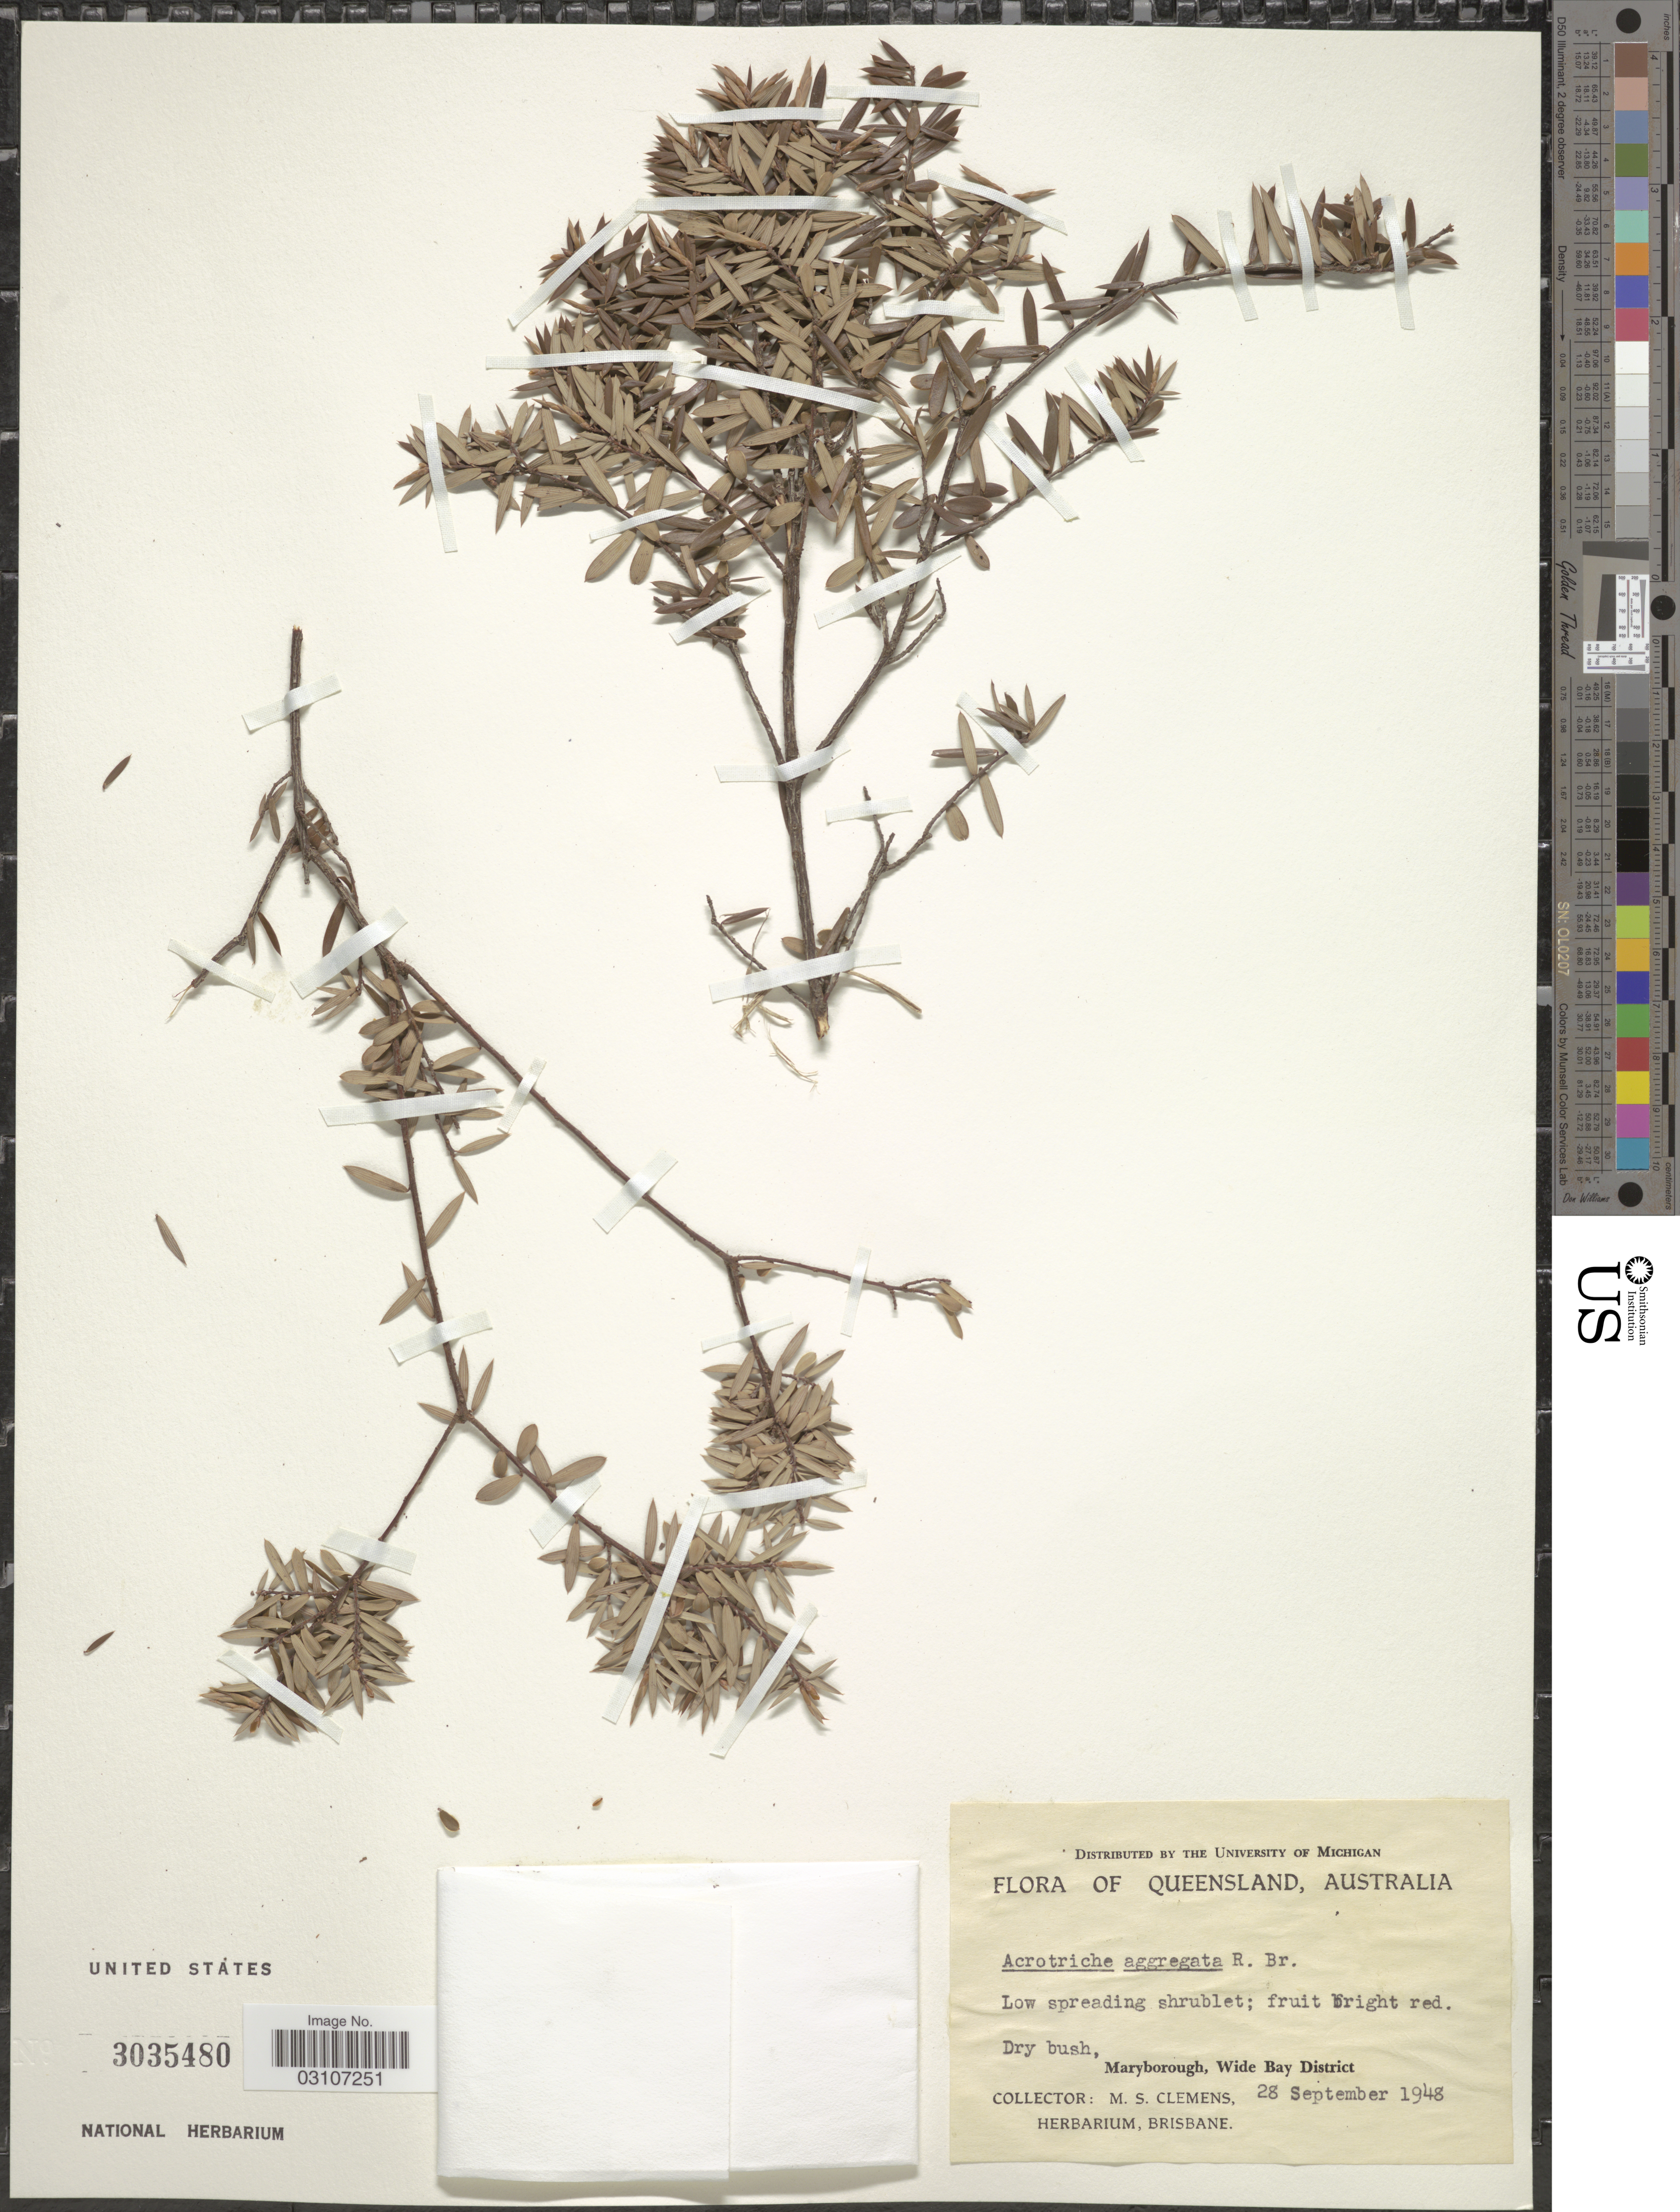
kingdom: Plantae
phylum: Tracheophyta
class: Magnoliopsida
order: Ericales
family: Ericaceae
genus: Acrotriche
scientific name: Acrotriche aggregata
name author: R. Br.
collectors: M. S. Clemens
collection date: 1948-09-28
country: Australia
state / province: Queensland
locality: Maryborough, Wide Bay District.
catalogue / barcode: US 3035480